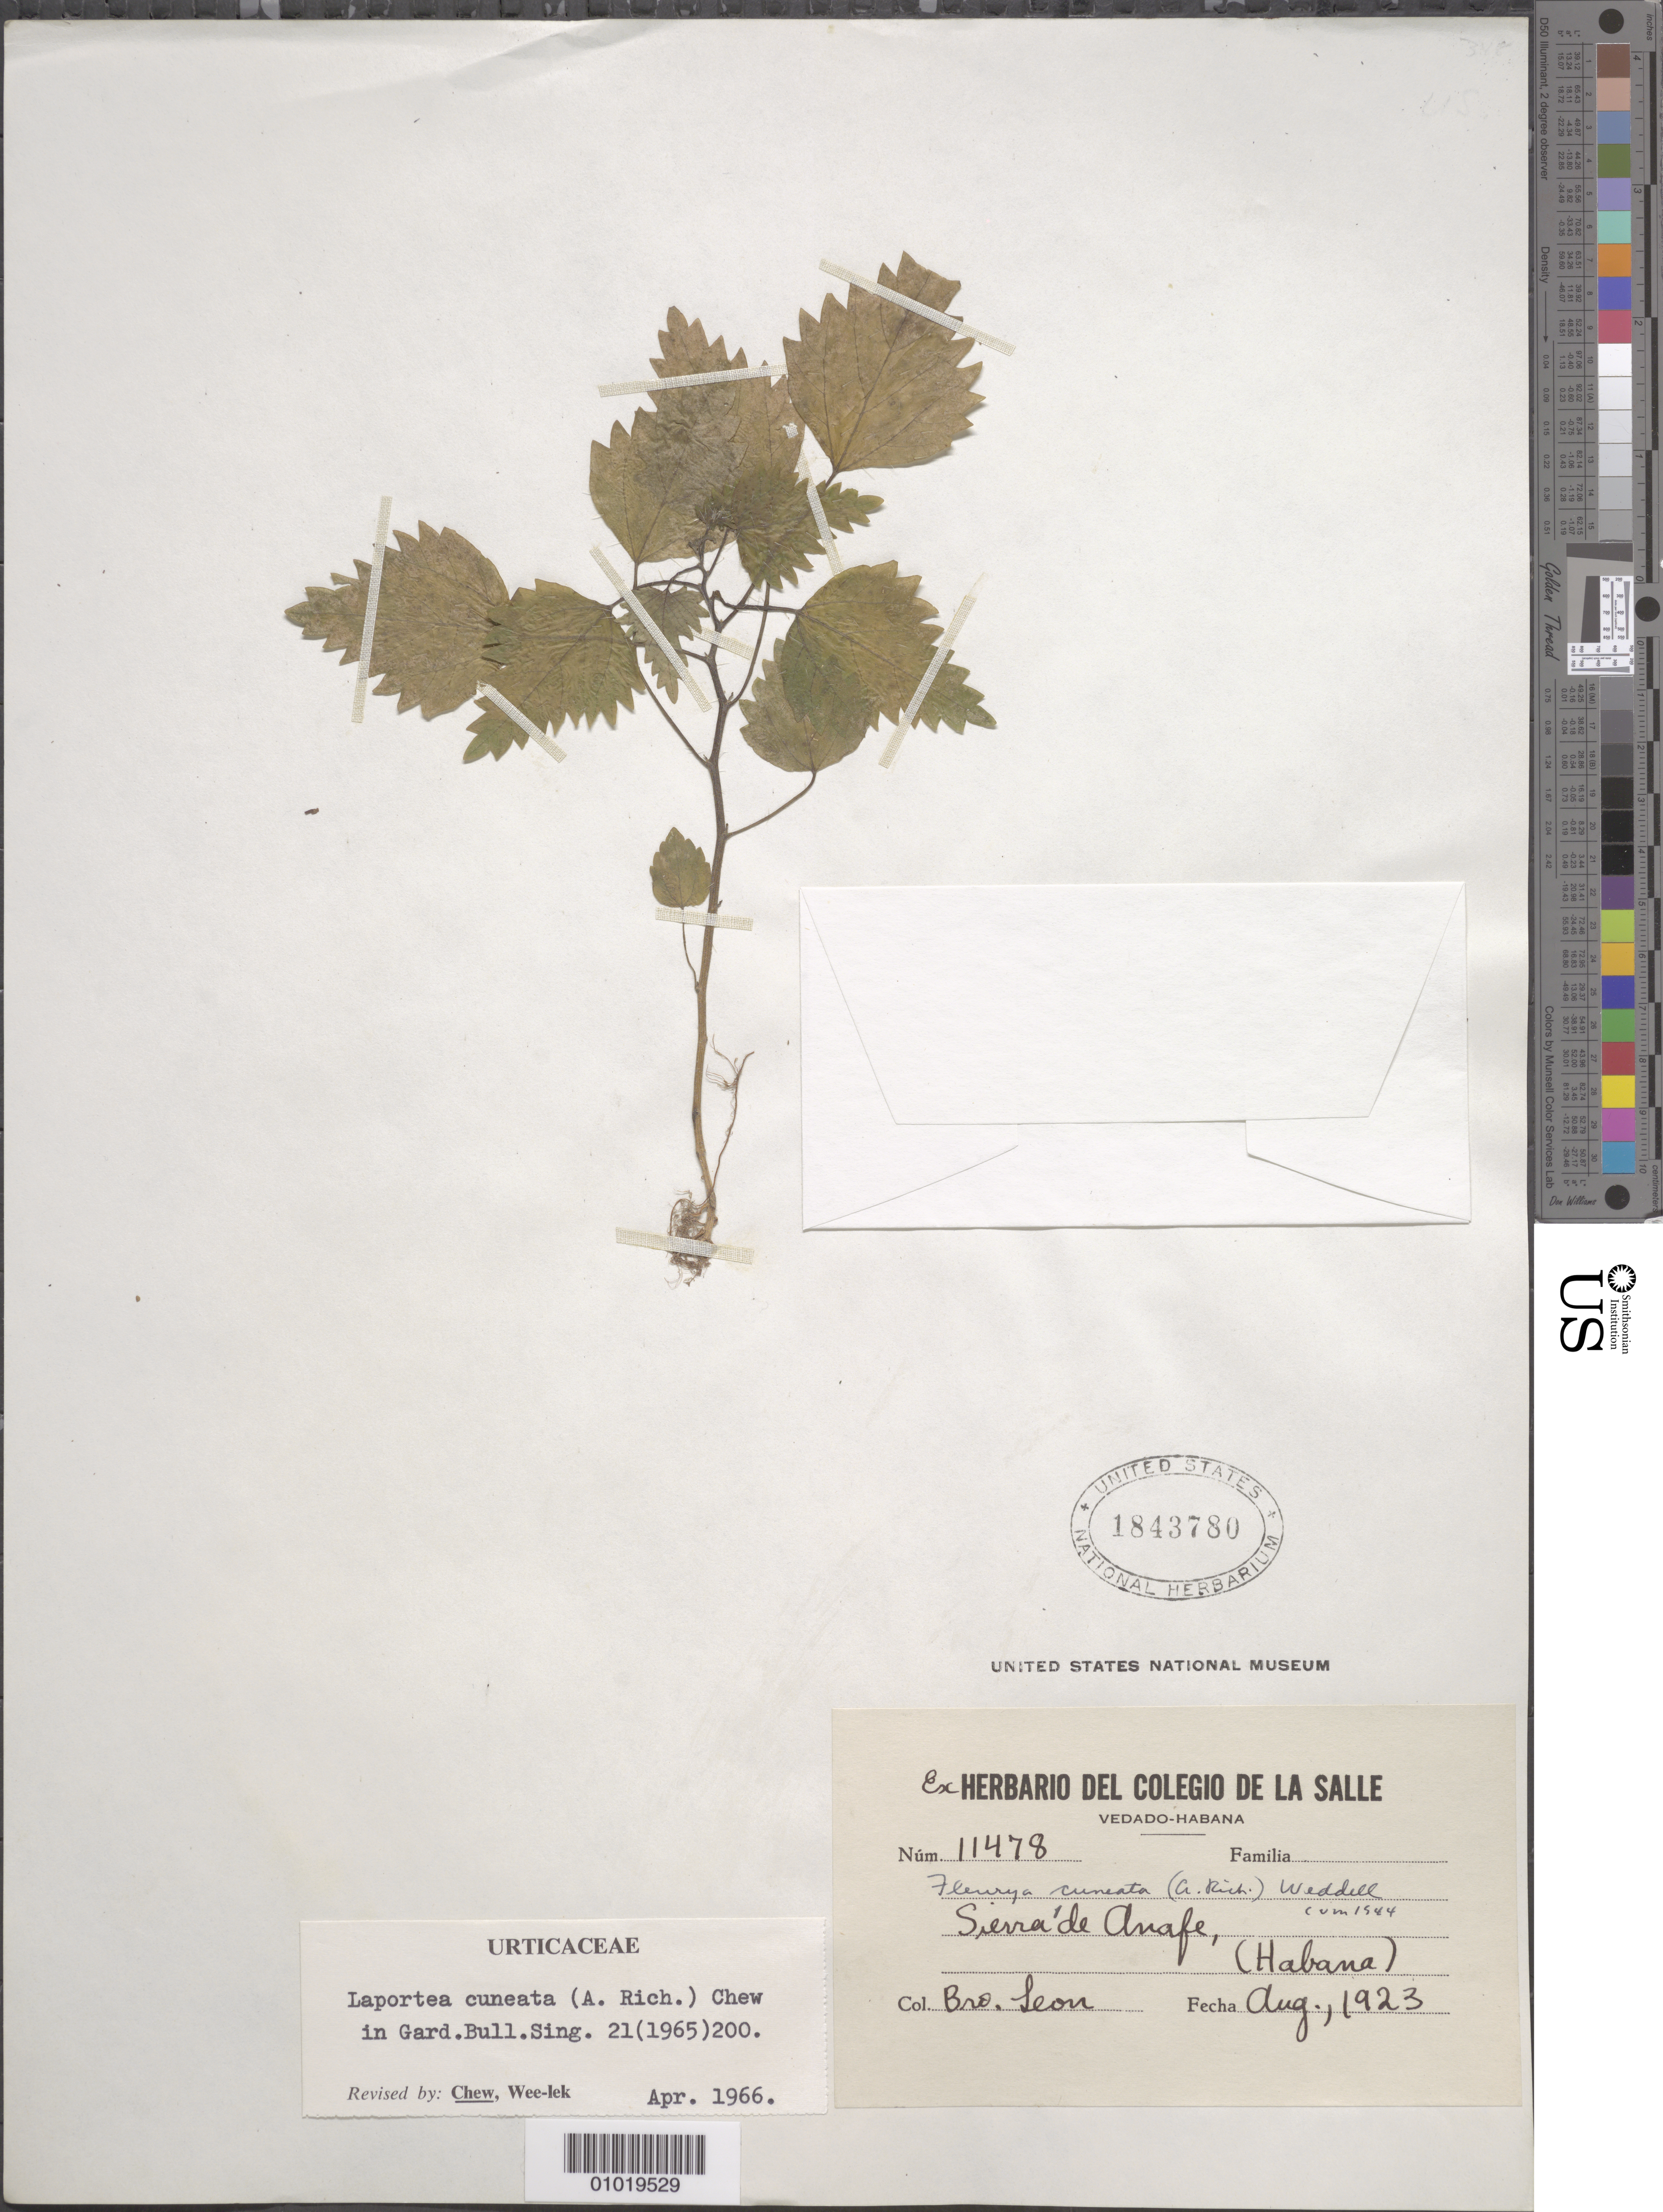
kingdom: Plantae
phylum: Tracheophyta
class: Magnoliopsida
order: Rosales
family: Urticaceae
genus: Laportea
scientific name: Laportea cuneata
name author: (A. Rich.) Chew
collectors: Bro. León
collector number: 11478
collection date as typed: Aug 1923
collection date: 1923-08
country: Cuba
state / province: La Habana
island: Cuba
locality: Sierra de Anafe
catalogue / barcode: US 1843780